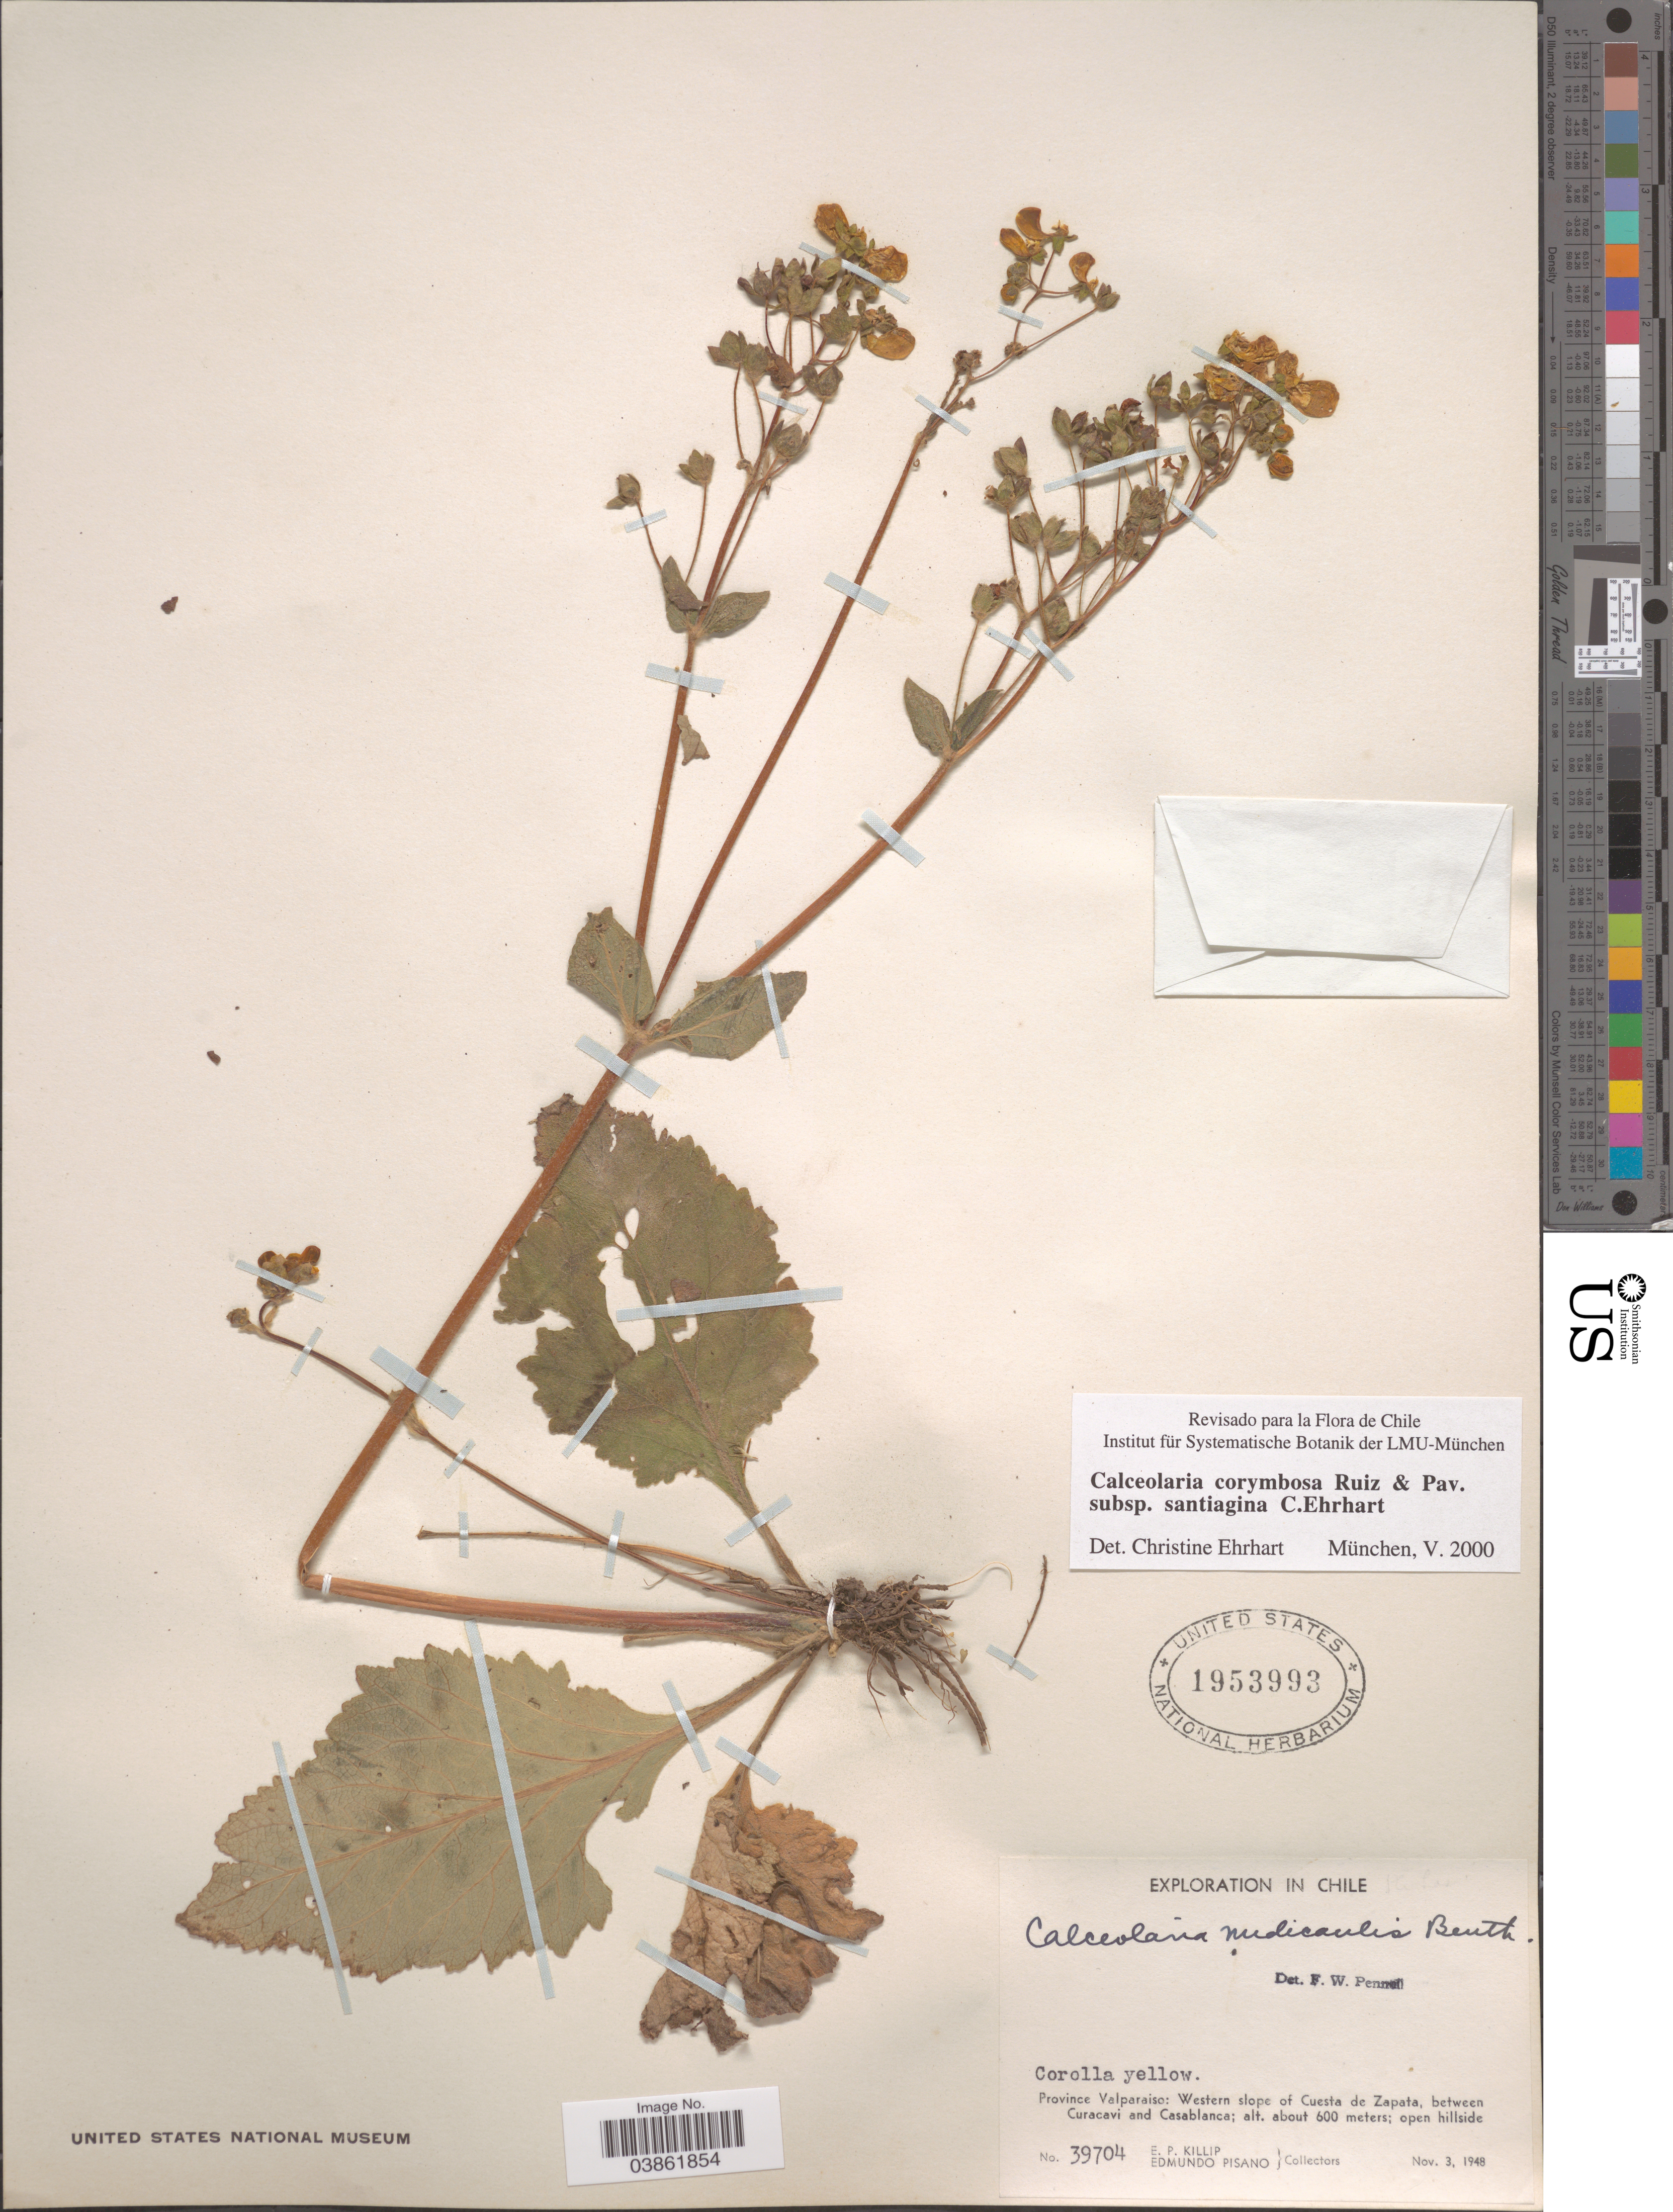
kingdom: Plantae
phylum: Tracheophyta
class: Magnoliopsida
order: Lamiales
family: Calceolariaceae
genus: Calceolaria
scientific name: Calceolaria corymbosa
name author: Ruiz & Pav.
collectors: E. P. Killip & E. Pisano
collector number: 39704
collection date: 1948-11-03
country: Chile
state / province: Valparaíso (V)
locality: Province Valparaiso: Western slope of Cuesta de Zapata, between Curacavi and Casablanca.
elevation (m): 600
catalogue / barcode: US 1953993